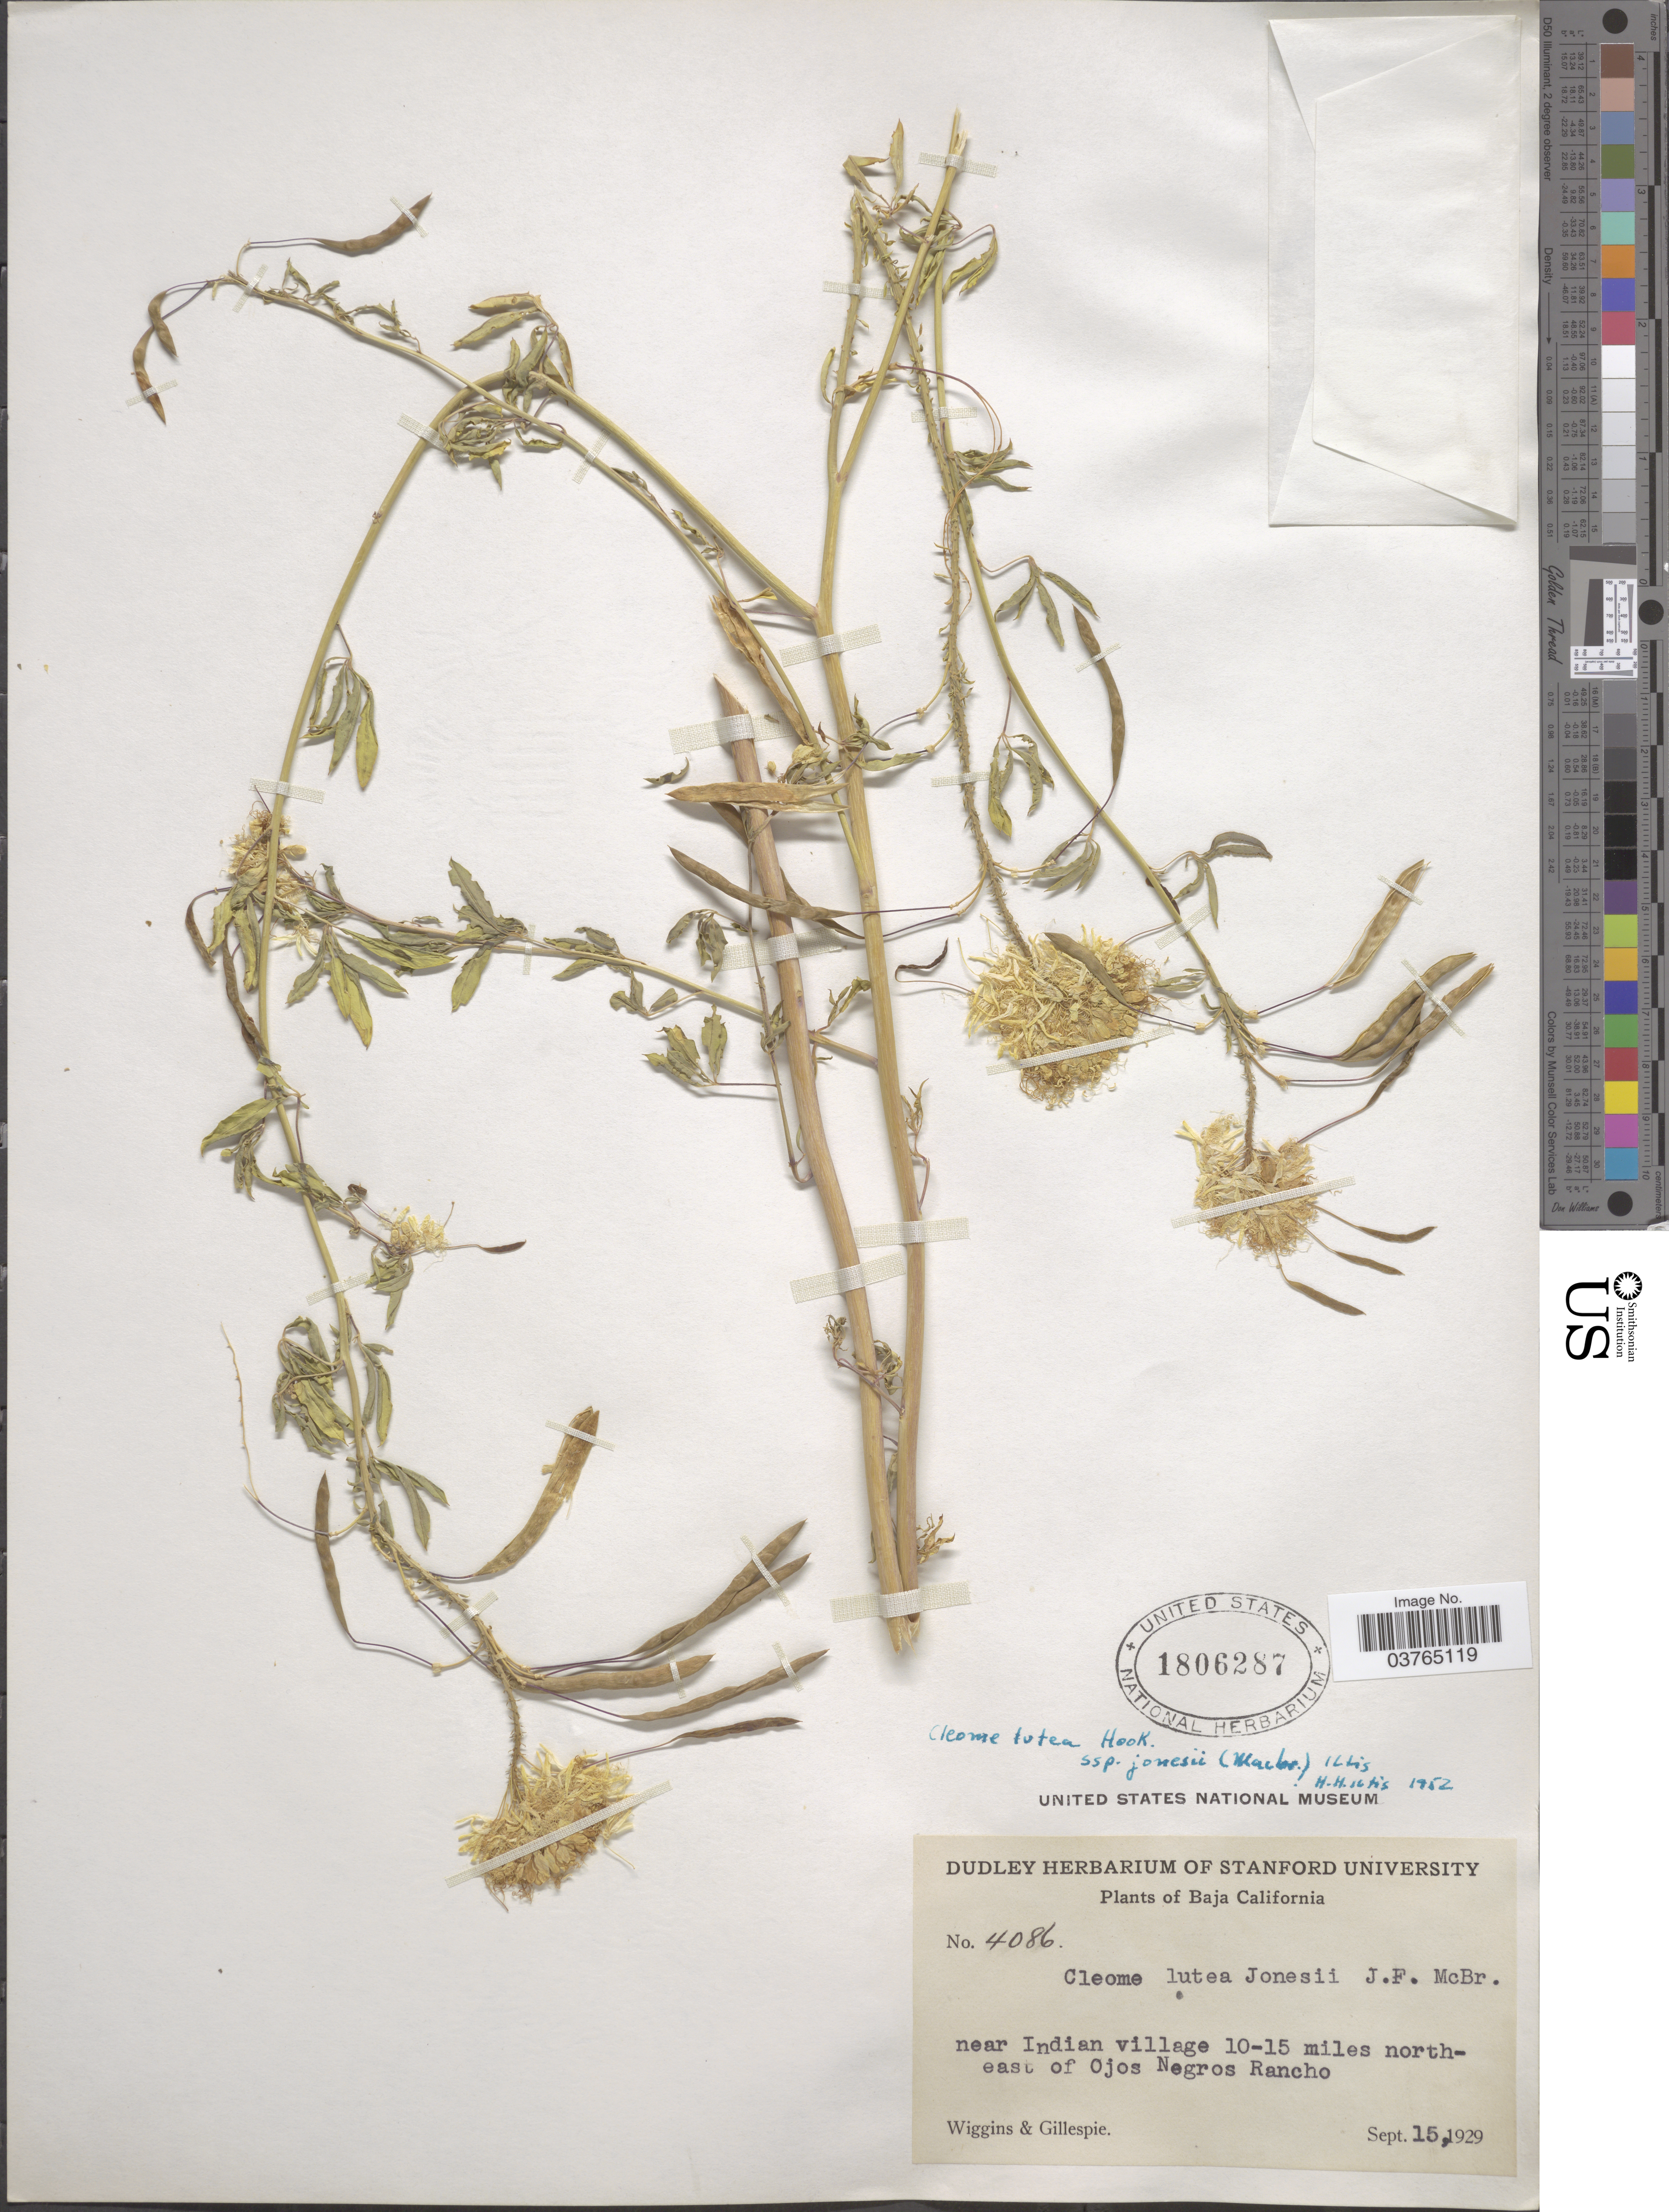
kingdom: Plantae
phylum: Tracheophyta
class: Magnoliopsida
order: Brassicales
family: Cleomaceae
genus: Cleomella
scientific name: Cleomella jonesii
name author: (J.F. Macbr.) J.C. Hall & Roalson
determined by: Strong, M. T., (US), Smithsonian Institution - National Museum of Natural History (UNITED STATES)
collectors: -- Wiggins & -- Gillespie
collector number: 4086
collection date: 1929-09-15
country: Mexico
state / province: Baja California Norte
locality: Near Indian village 10-15 miles northeast of Ojos Negros Rancho.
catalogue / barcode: US 1806287